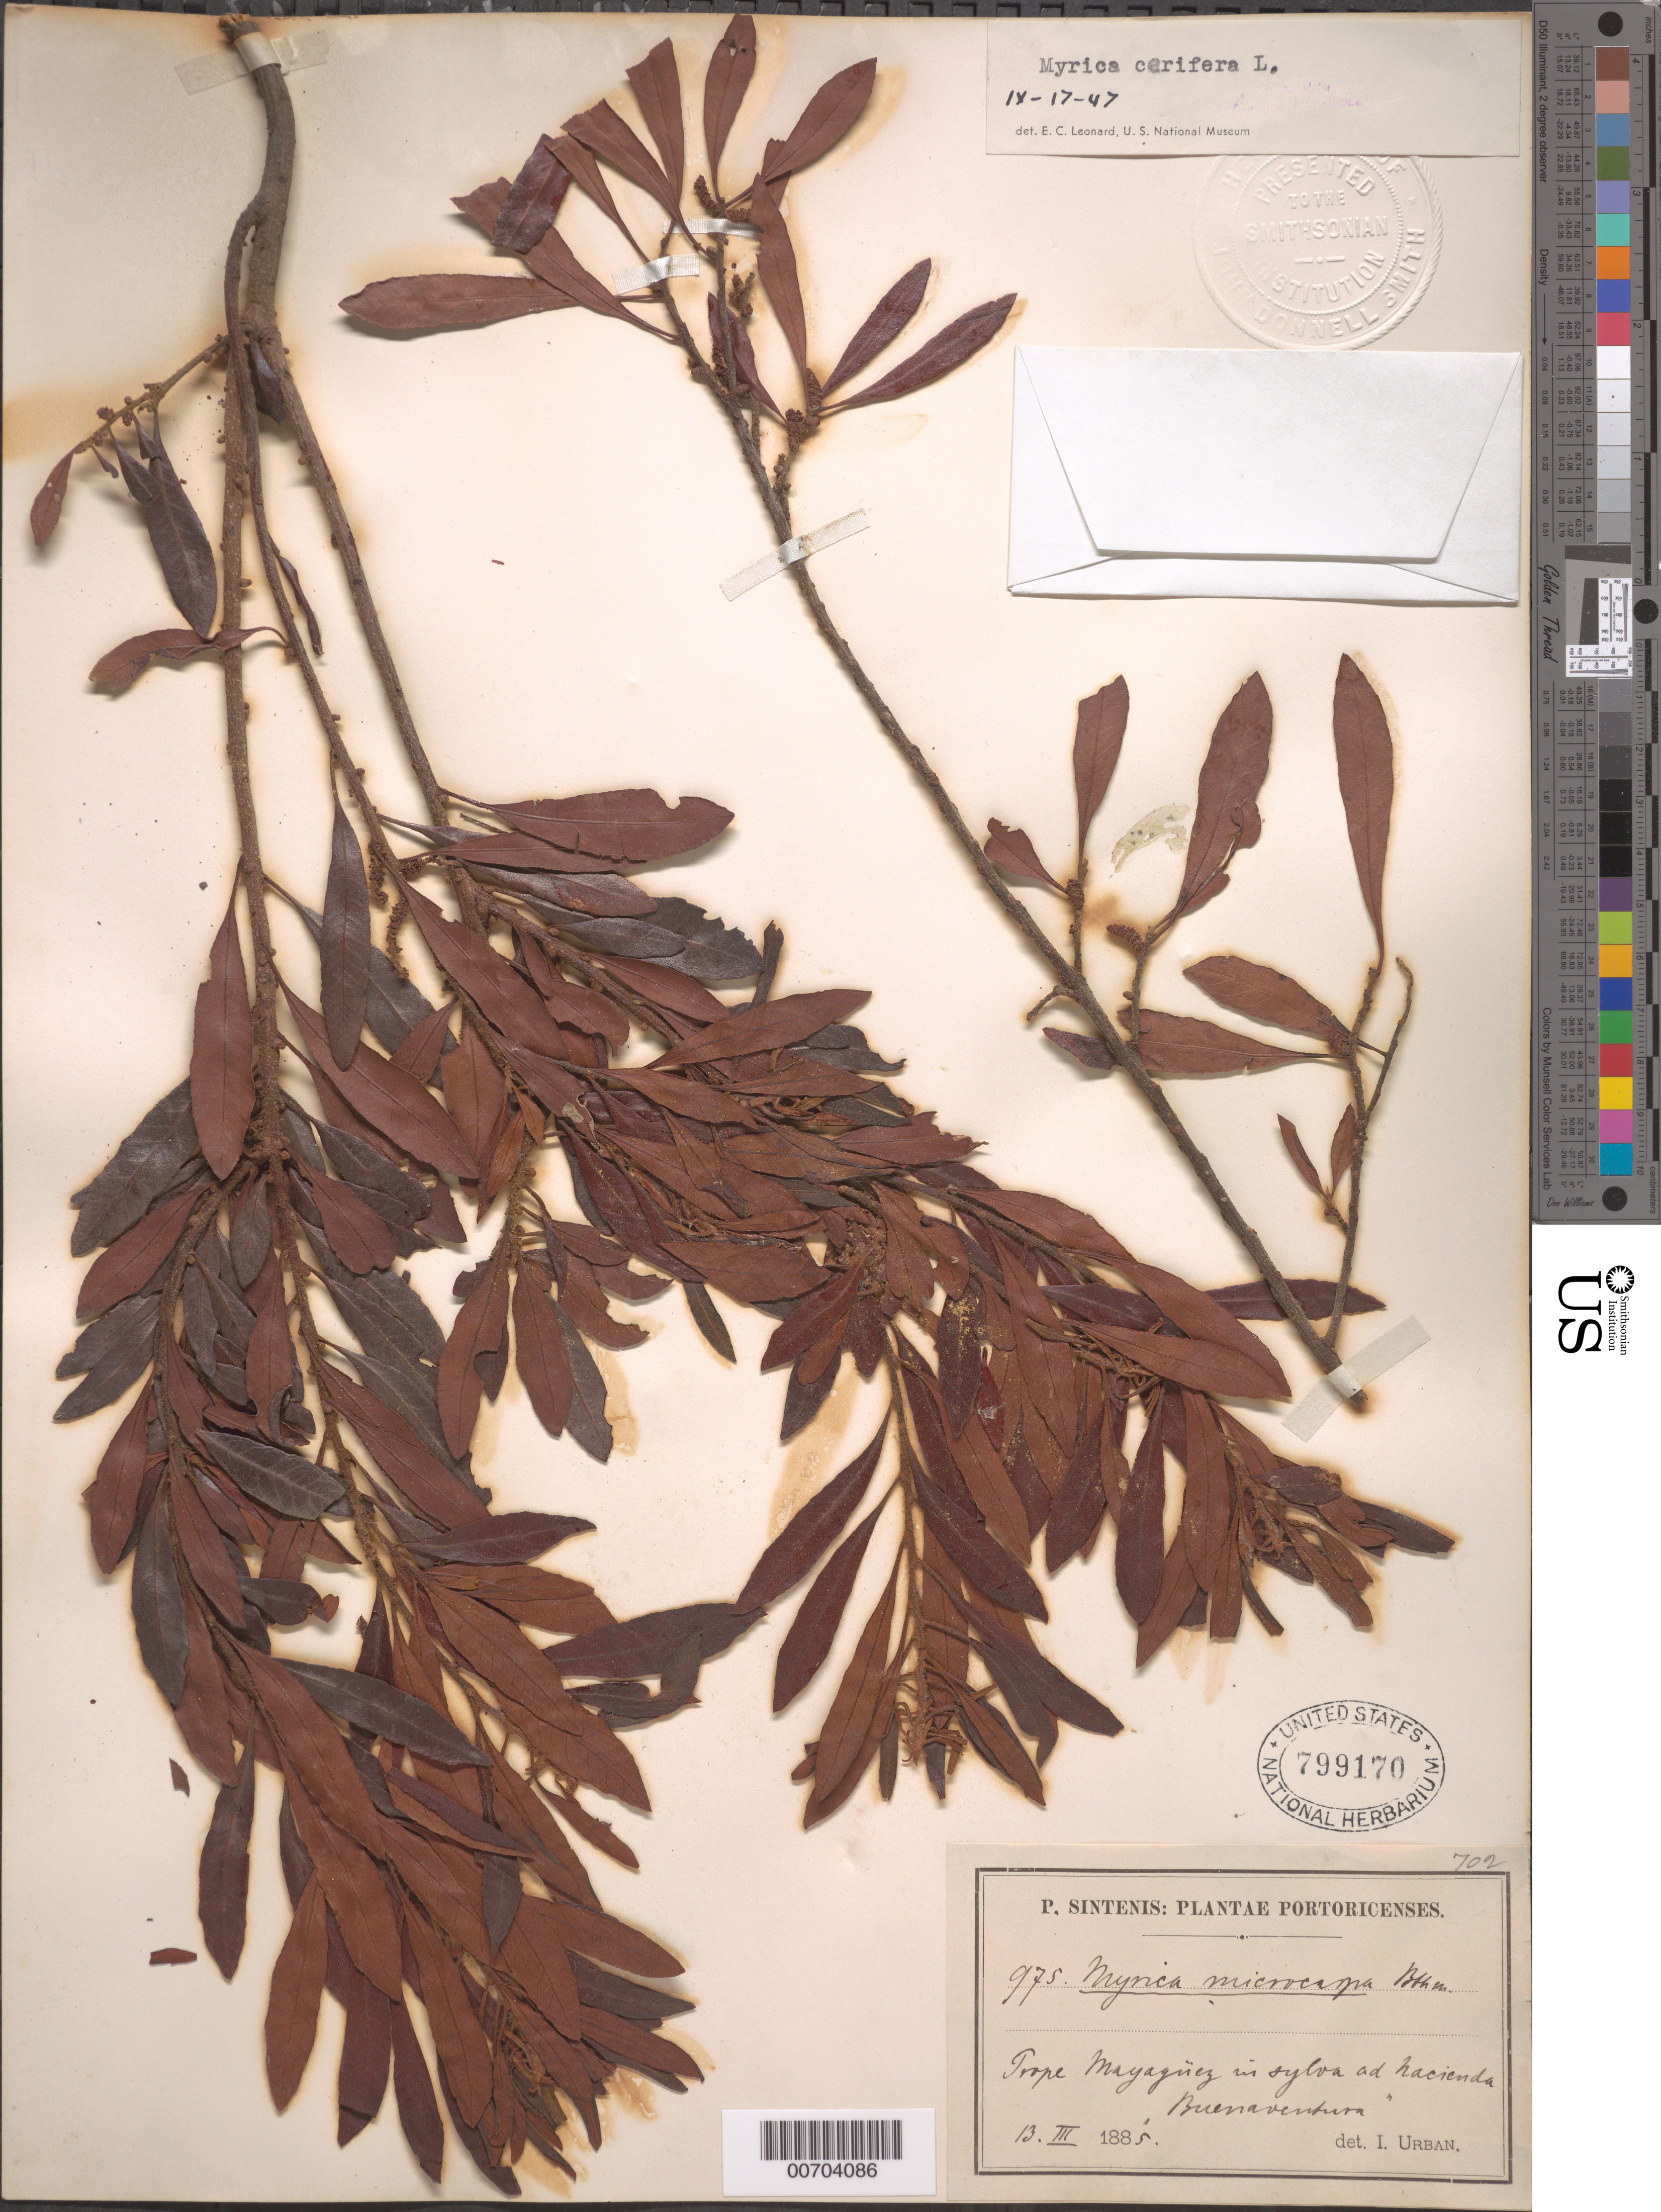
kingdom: Plantae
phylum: Tracheophyta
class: Magnoliopsida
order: Fagales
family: Myricaceae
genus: Morella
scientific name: Morella cerifera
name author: (L.) Small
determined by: Strong, M. T., (US), Smithsonian Institution - National Museum of Natural History (UNITED STATES)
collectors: P. Sintenis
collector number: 975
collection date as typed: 13 Mar 1885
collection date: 1885-03-13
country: Puerto Rico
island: Greater Antilles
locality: Prope Mayagüez in sylva ad hacienda Buenaventura.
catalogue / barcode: US 799170